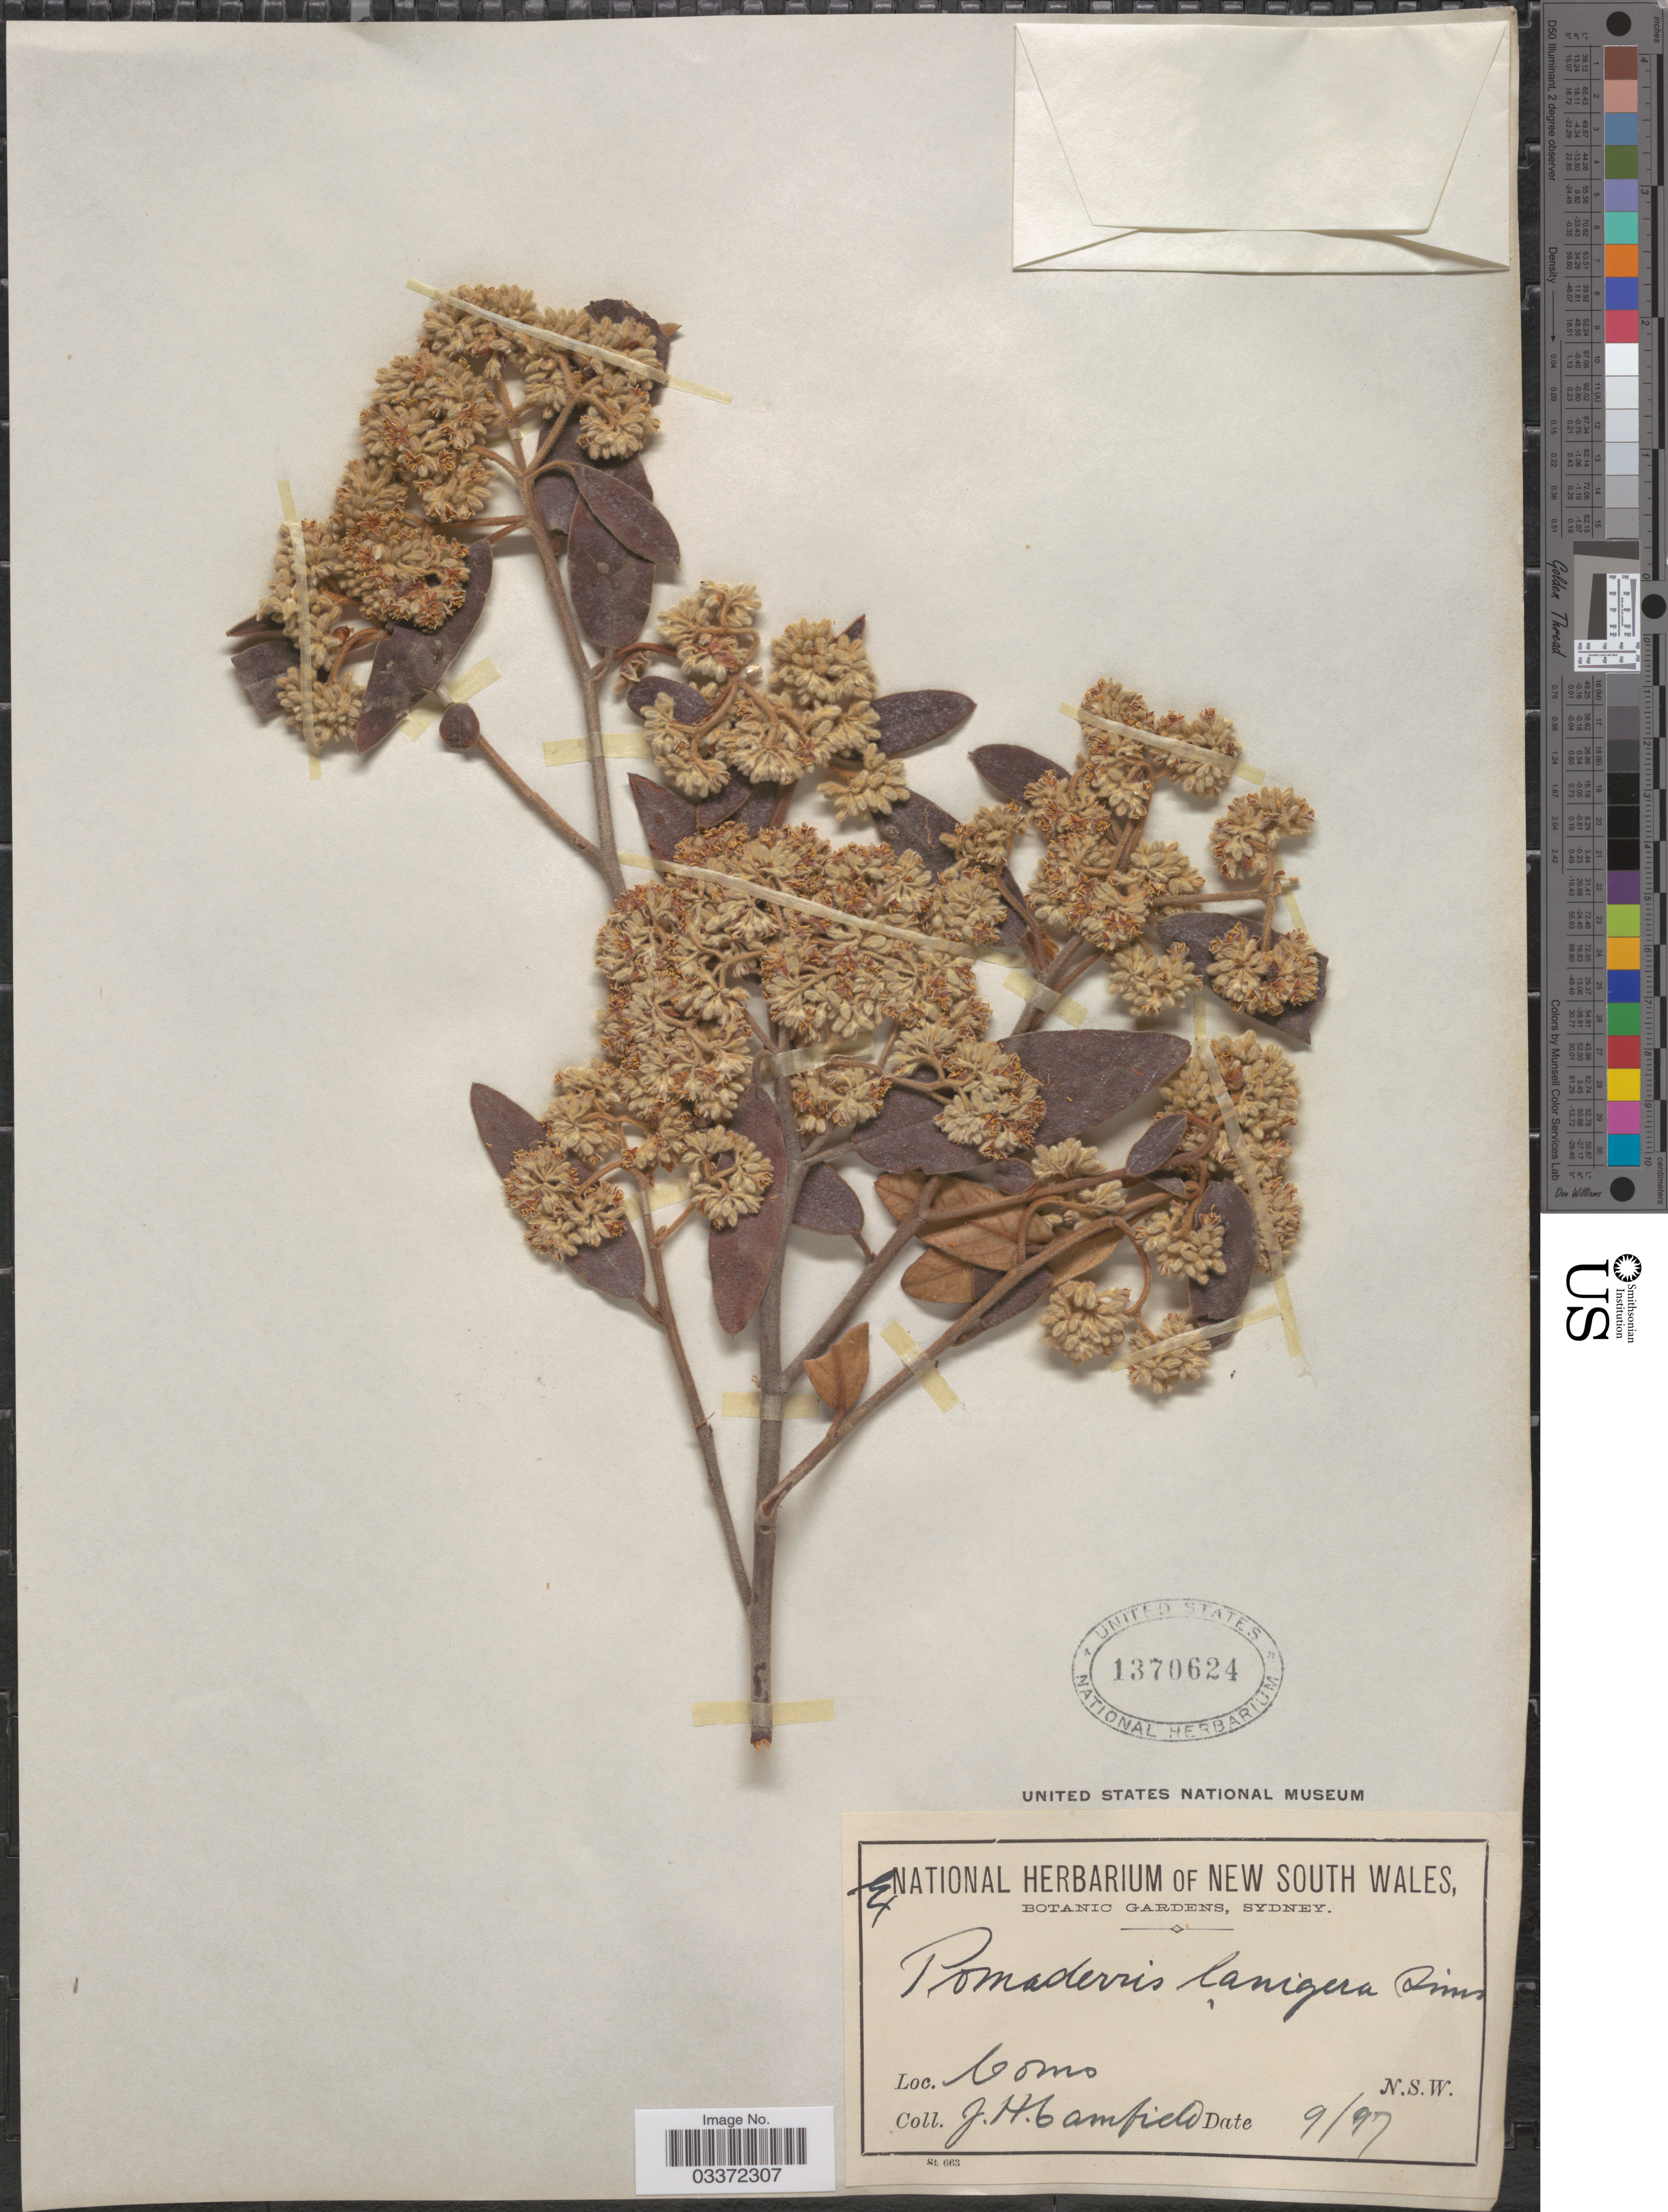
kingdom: Plantae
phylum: Tracheophyta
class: Magnoliopsida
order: Rosales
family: Rhamnaceae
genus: Pomaderris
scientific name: Pomaderris lanigera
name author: (Andrews) Sims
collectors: J. Camfield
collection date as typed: Transcribed d/m/y: /9/97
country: Australia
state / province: New South Wales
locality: Como.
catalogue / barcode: US 1370624